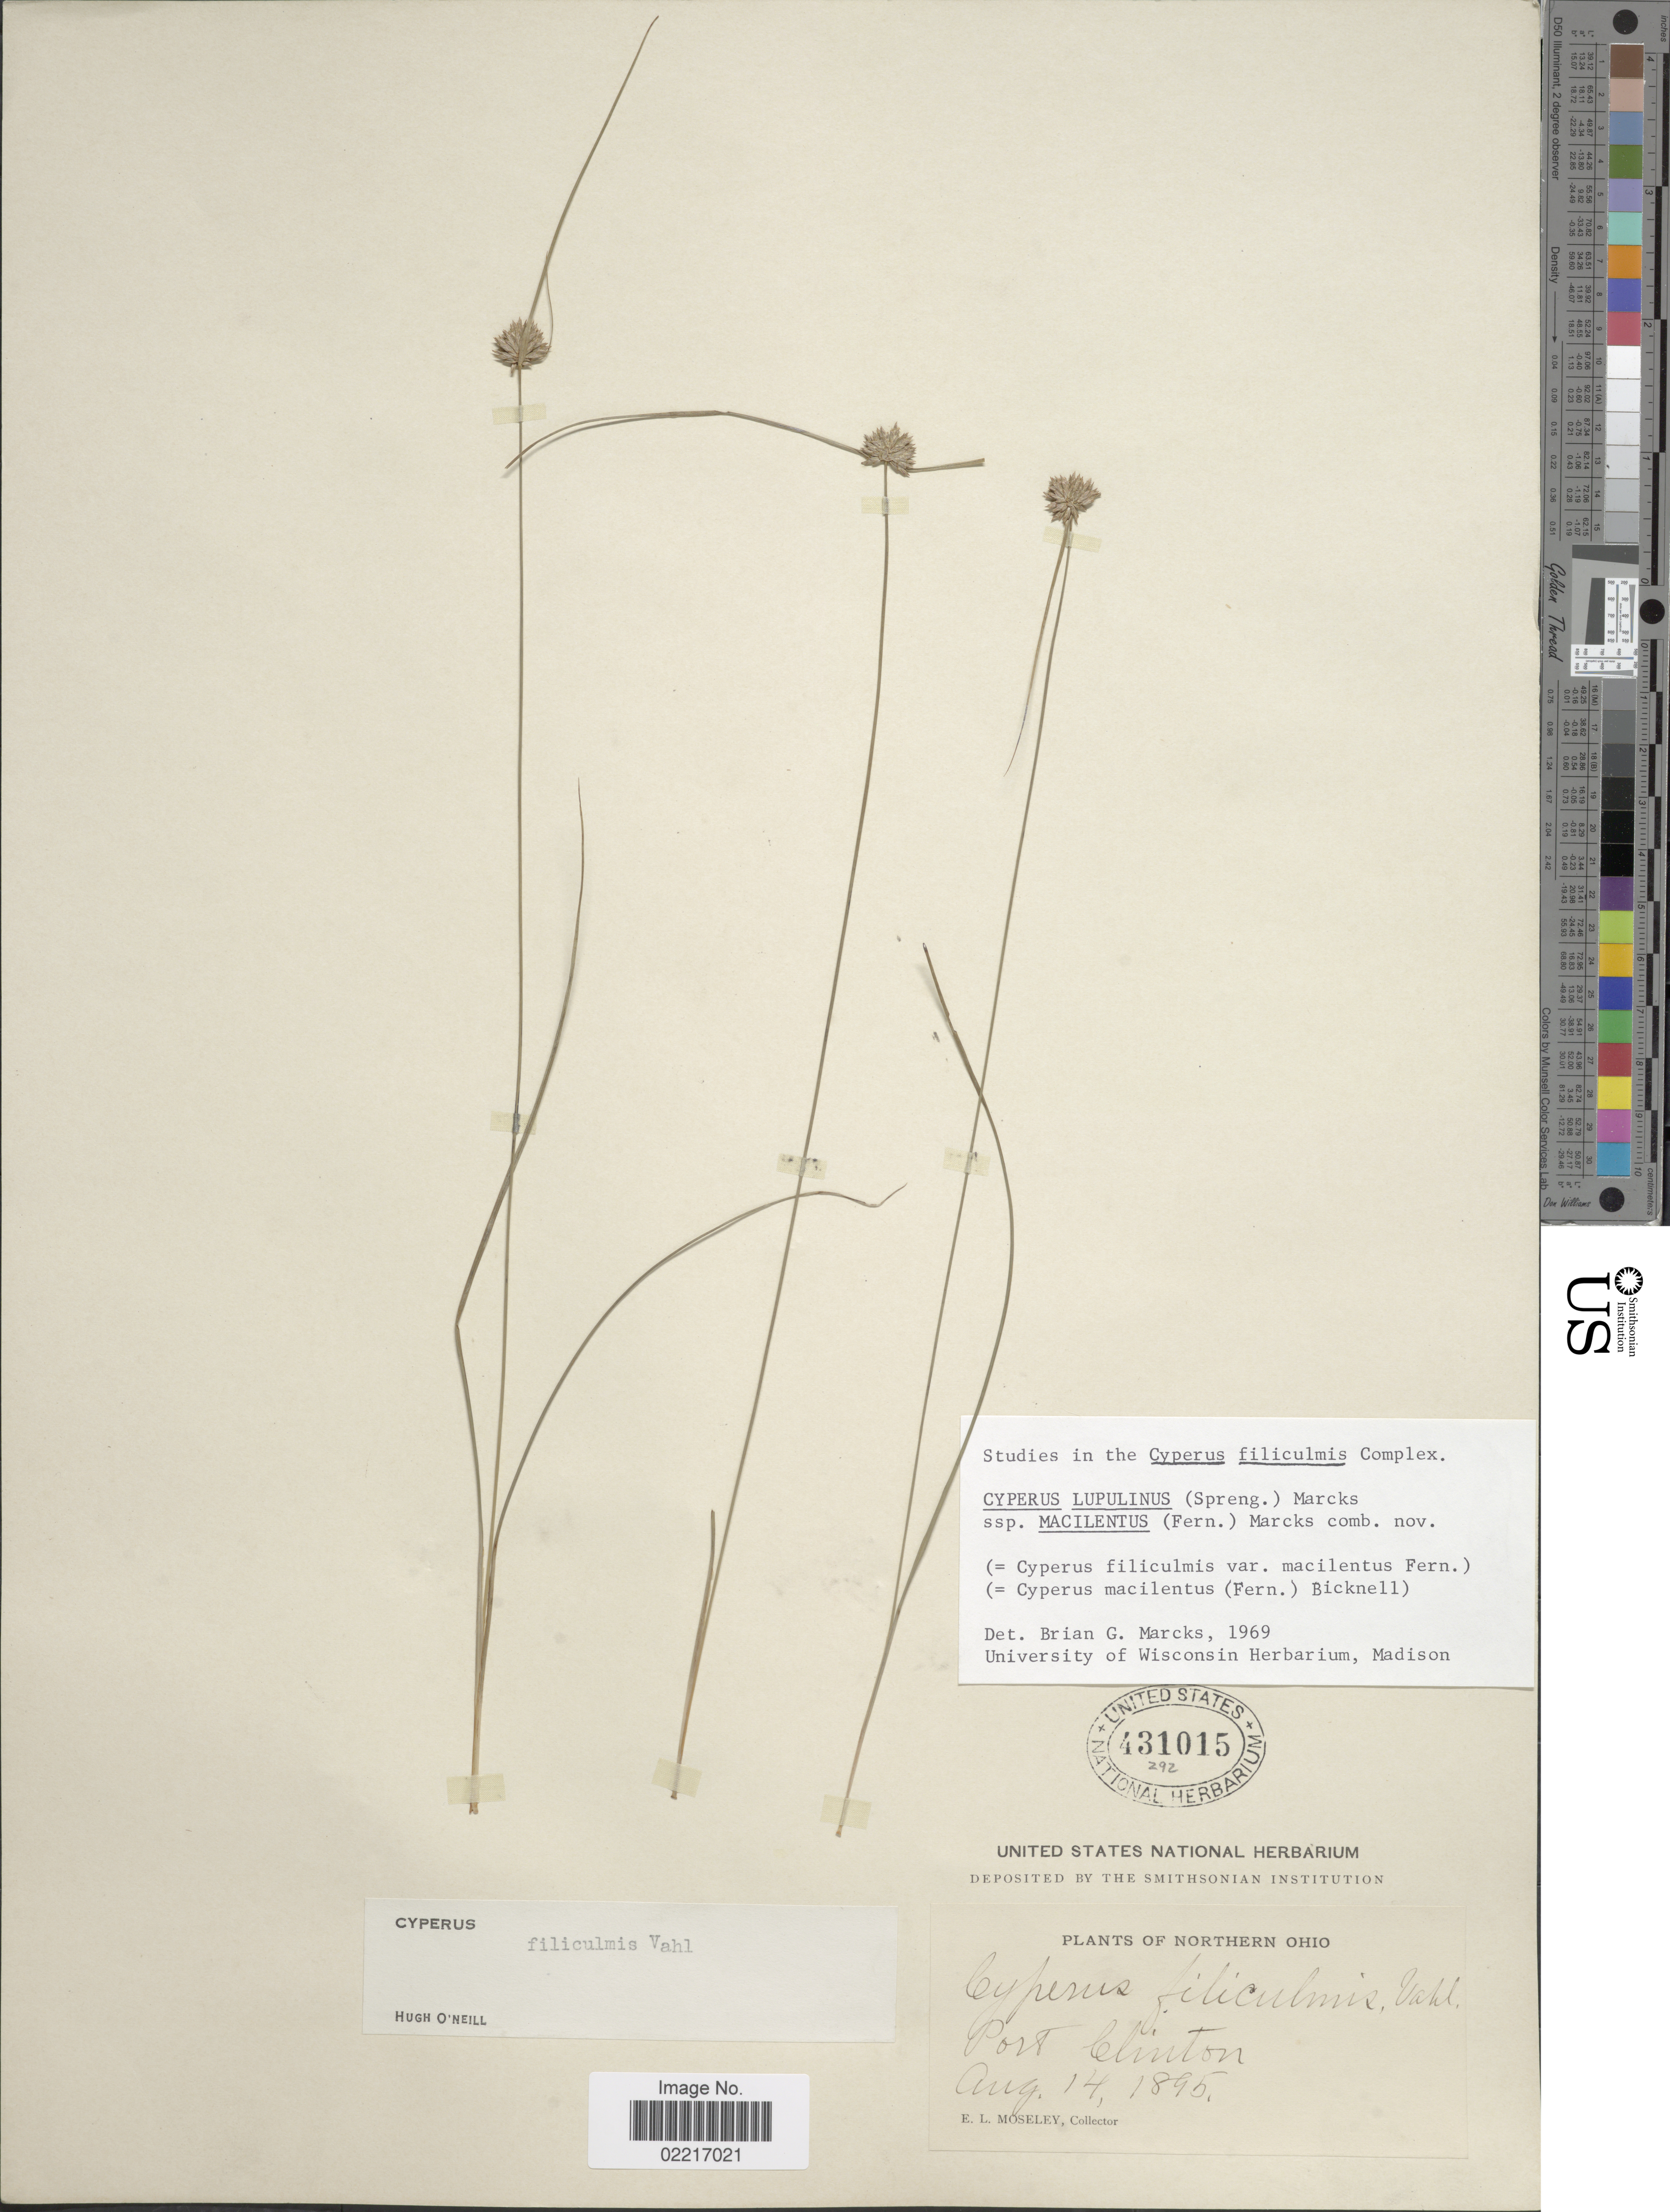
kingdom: Plantae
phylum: Tracheophyta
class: Liliopsida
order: Poales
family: Cyperaceae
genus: Cyperus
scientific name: Cyperus lupulinus subsp. macilentus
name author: (Fernald) Marcks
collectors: E. Moseley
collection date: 1895-08-14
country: United States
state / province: Ohio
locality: Northern Ohio, Port Clinton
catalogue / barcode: US 431015